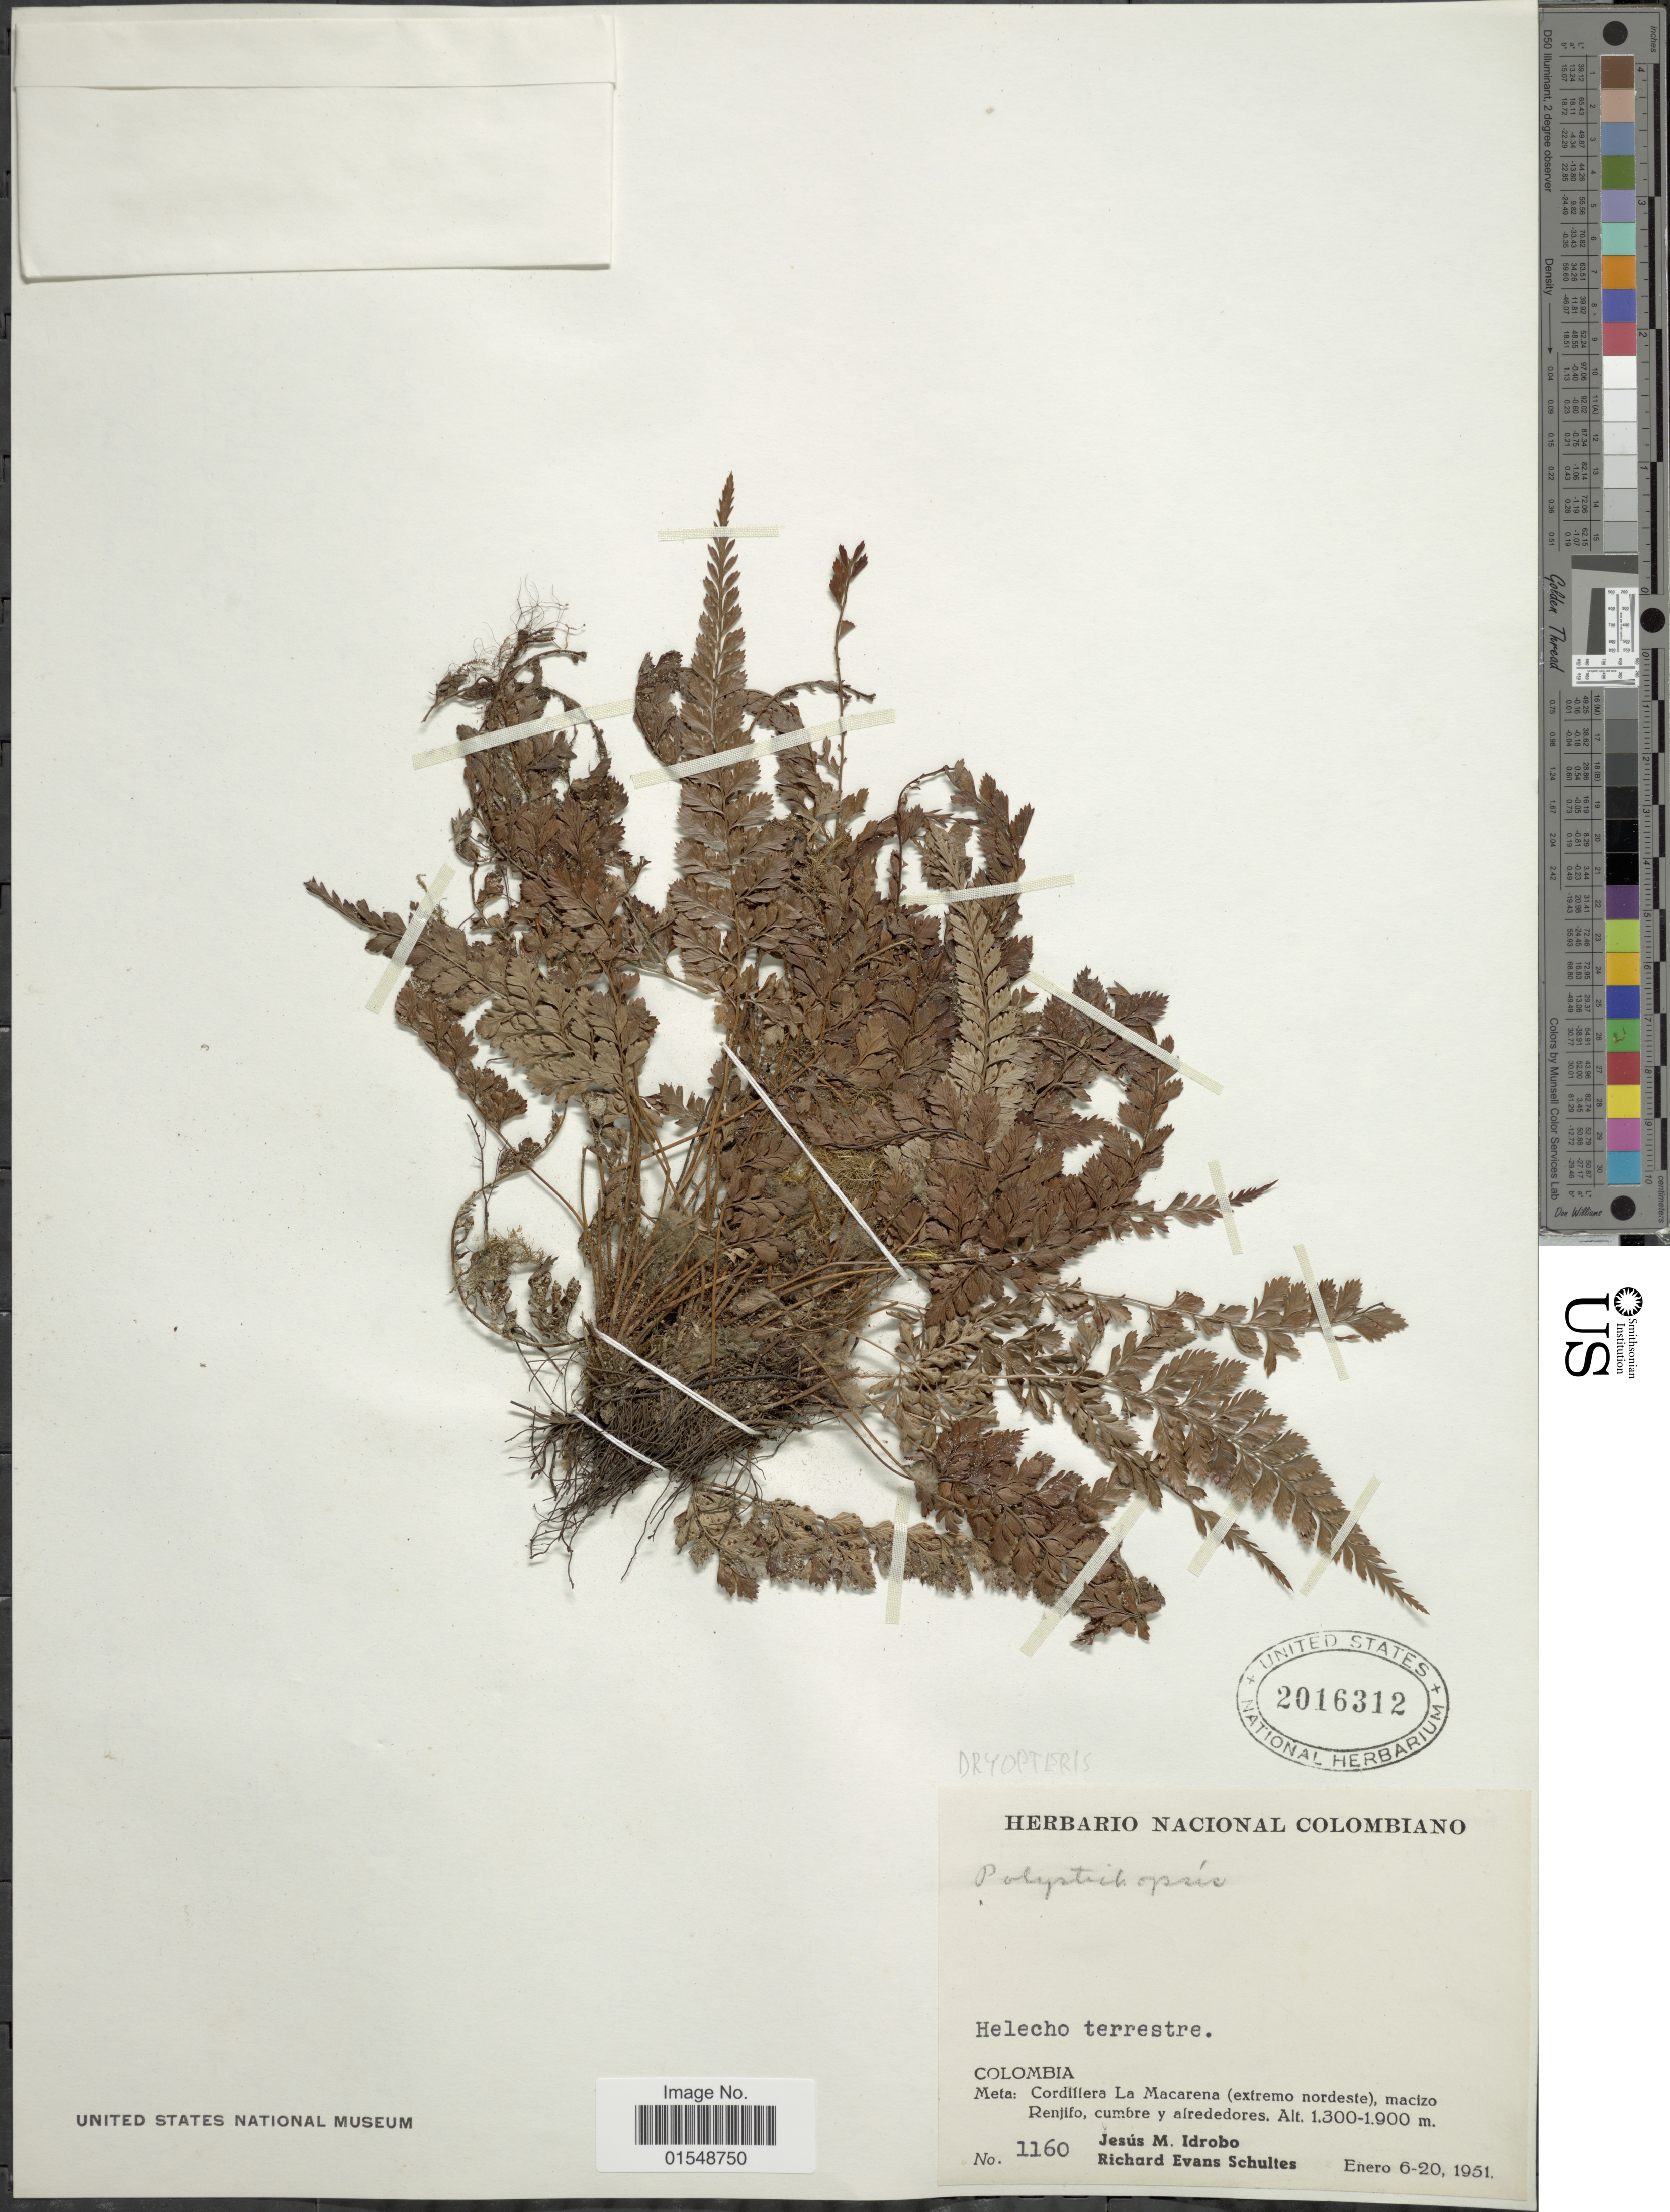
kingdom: Plantae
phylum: Tracheophyta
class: Polypodiopsida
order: Polypodiales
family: Dryopteridaceae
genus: Arachniodes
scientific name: Arachniodes denticulata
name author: (Sw.) Ching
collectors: J. M. Idrobo & R. E. Schultes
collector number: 1160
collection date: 1951-01-06/1951-01-20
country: Colombia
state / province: Meta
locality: Cordillera La Macarena (extremo nordeste), macizo Renjifo, cumbre y aírededores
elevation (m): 1300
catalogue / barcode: US 2016312